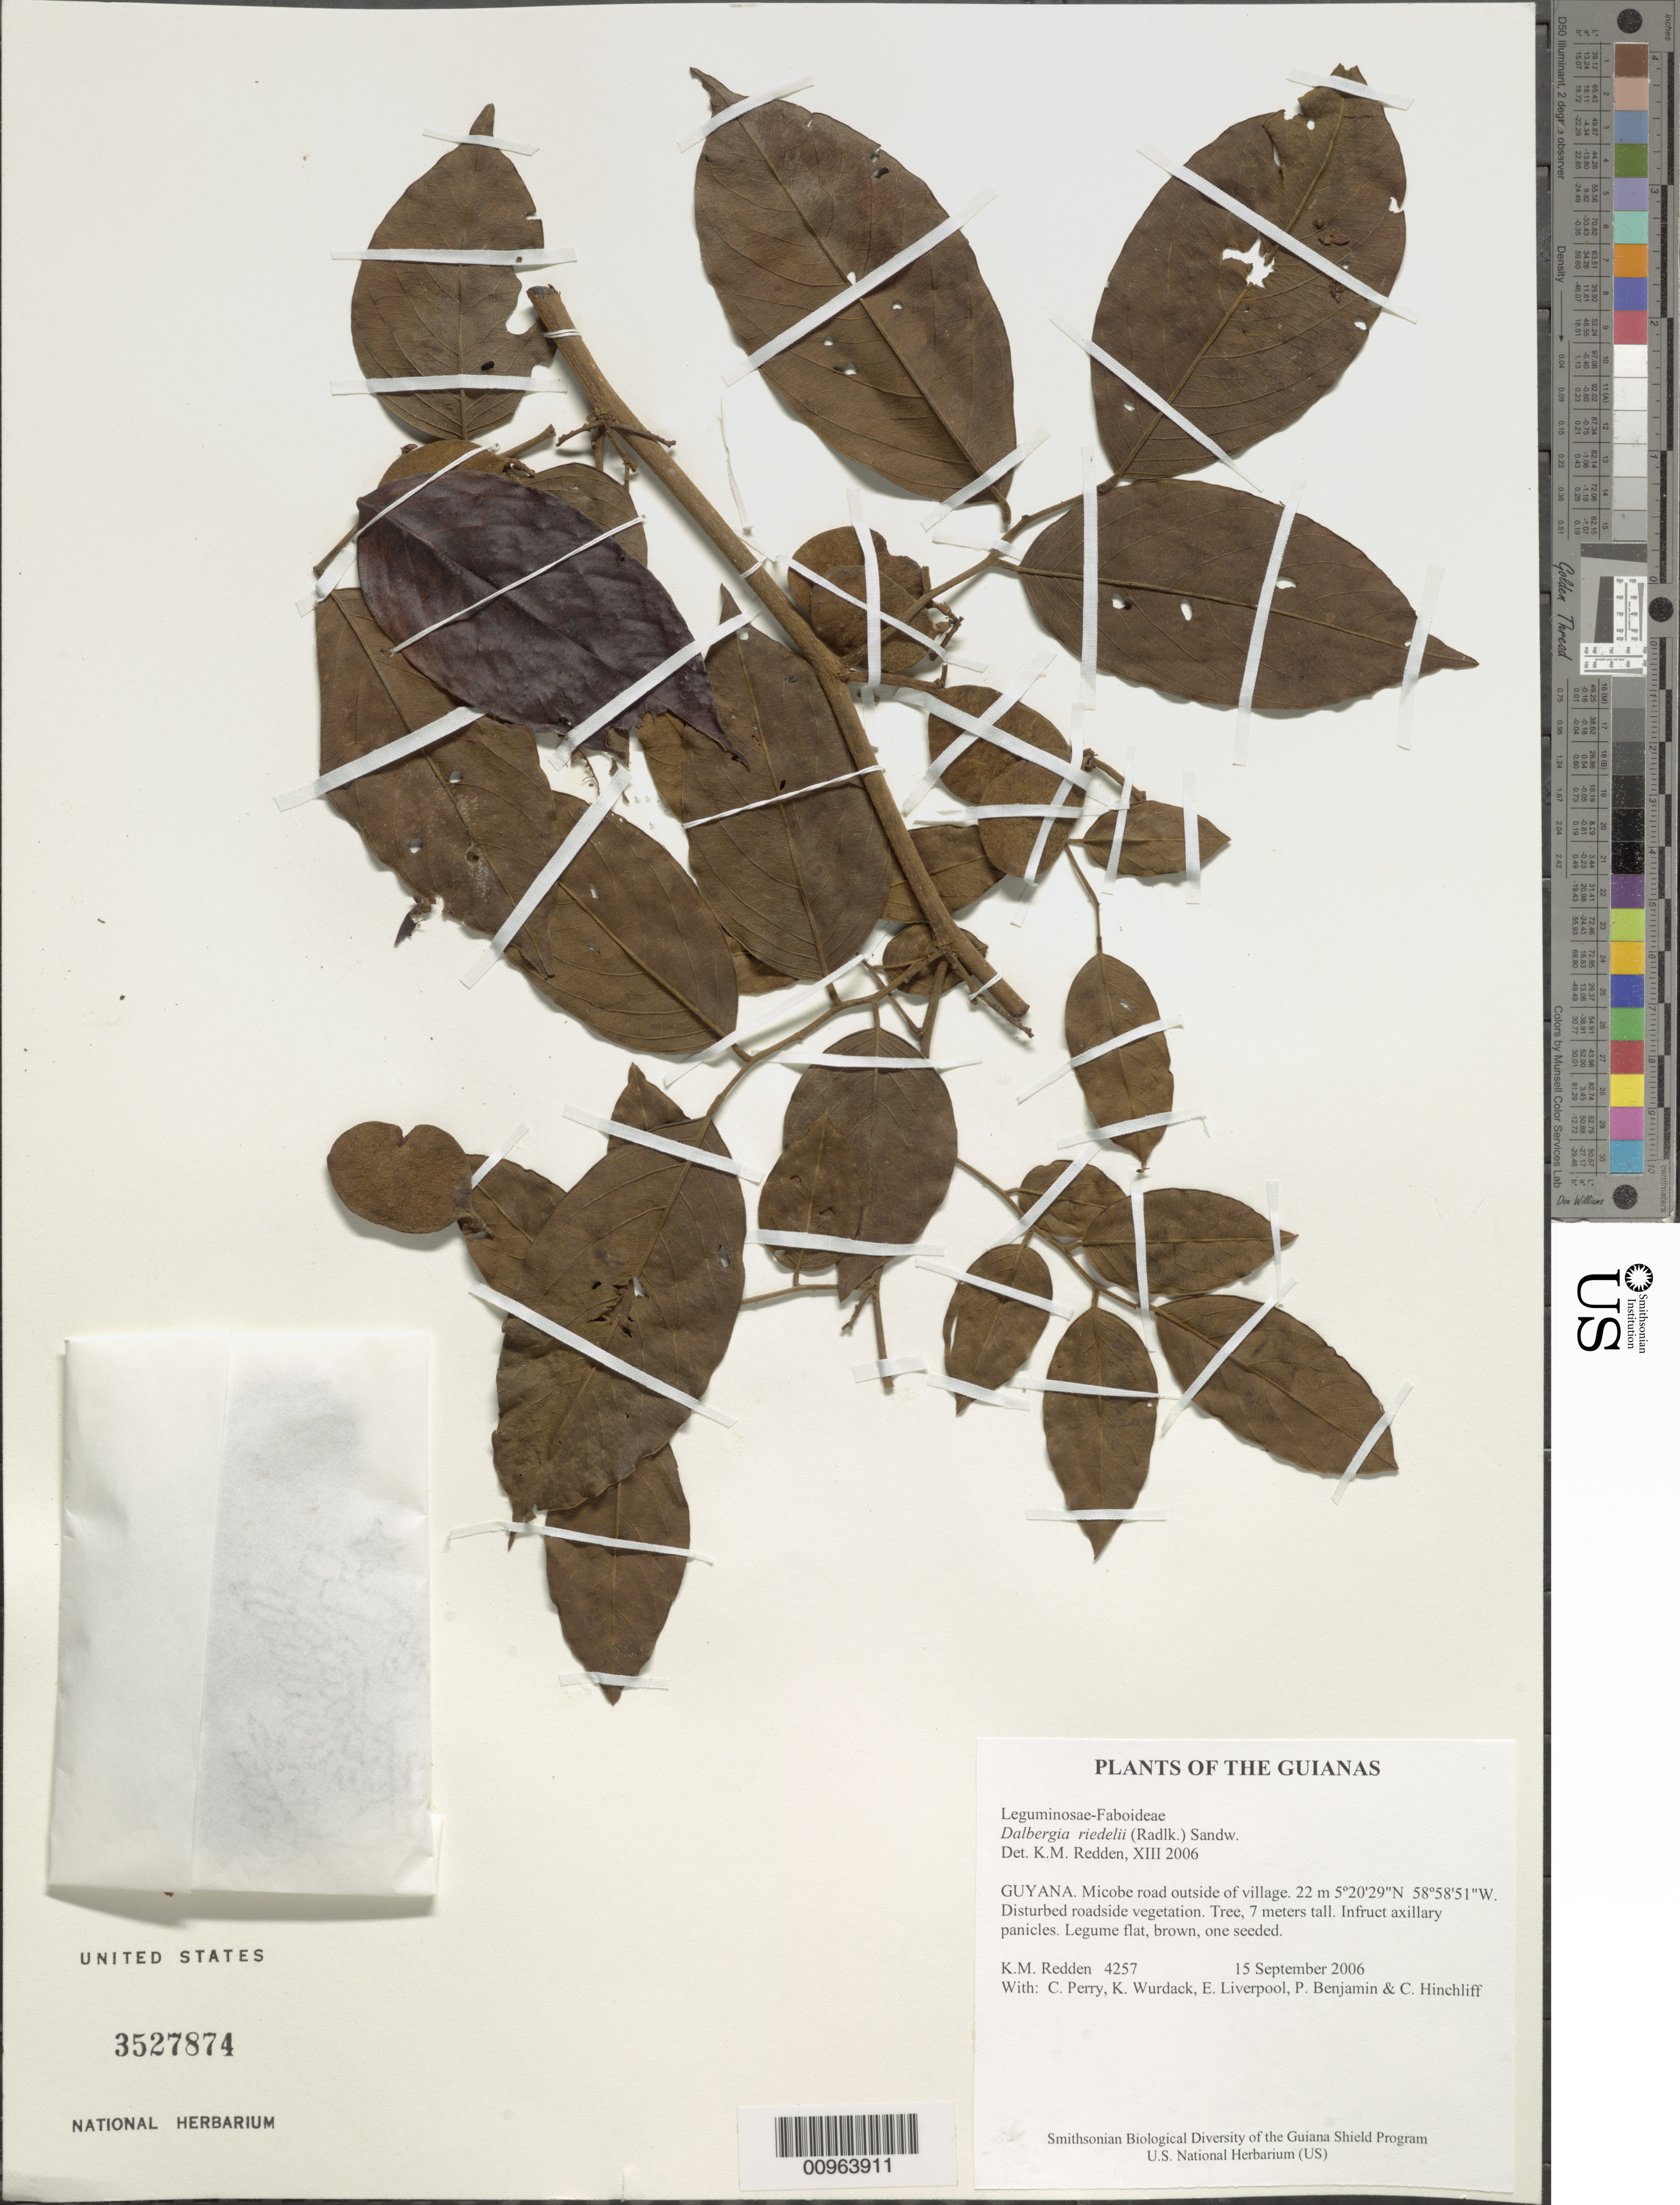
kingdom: Plantae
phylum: Tracheophyta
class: Magnoliopsida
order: Fabales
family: Fabaceae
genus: Dalbergia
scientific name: Dalbergia riedelii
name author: (Benth.) Sandwith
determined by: Redden, K. M.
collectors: K. M. Redden, C. Perry, K. Wurdack, E. Liverpool, P. Benjamin & C. E. Hinchliff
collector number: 4257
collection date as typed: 15 September 2006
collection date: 2006-09-15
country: Guyana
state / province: Potaro-Siparuni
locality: Micobe road outside of village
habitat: Disturbed roadside vegetation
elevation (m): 22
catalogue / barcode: US 3527874